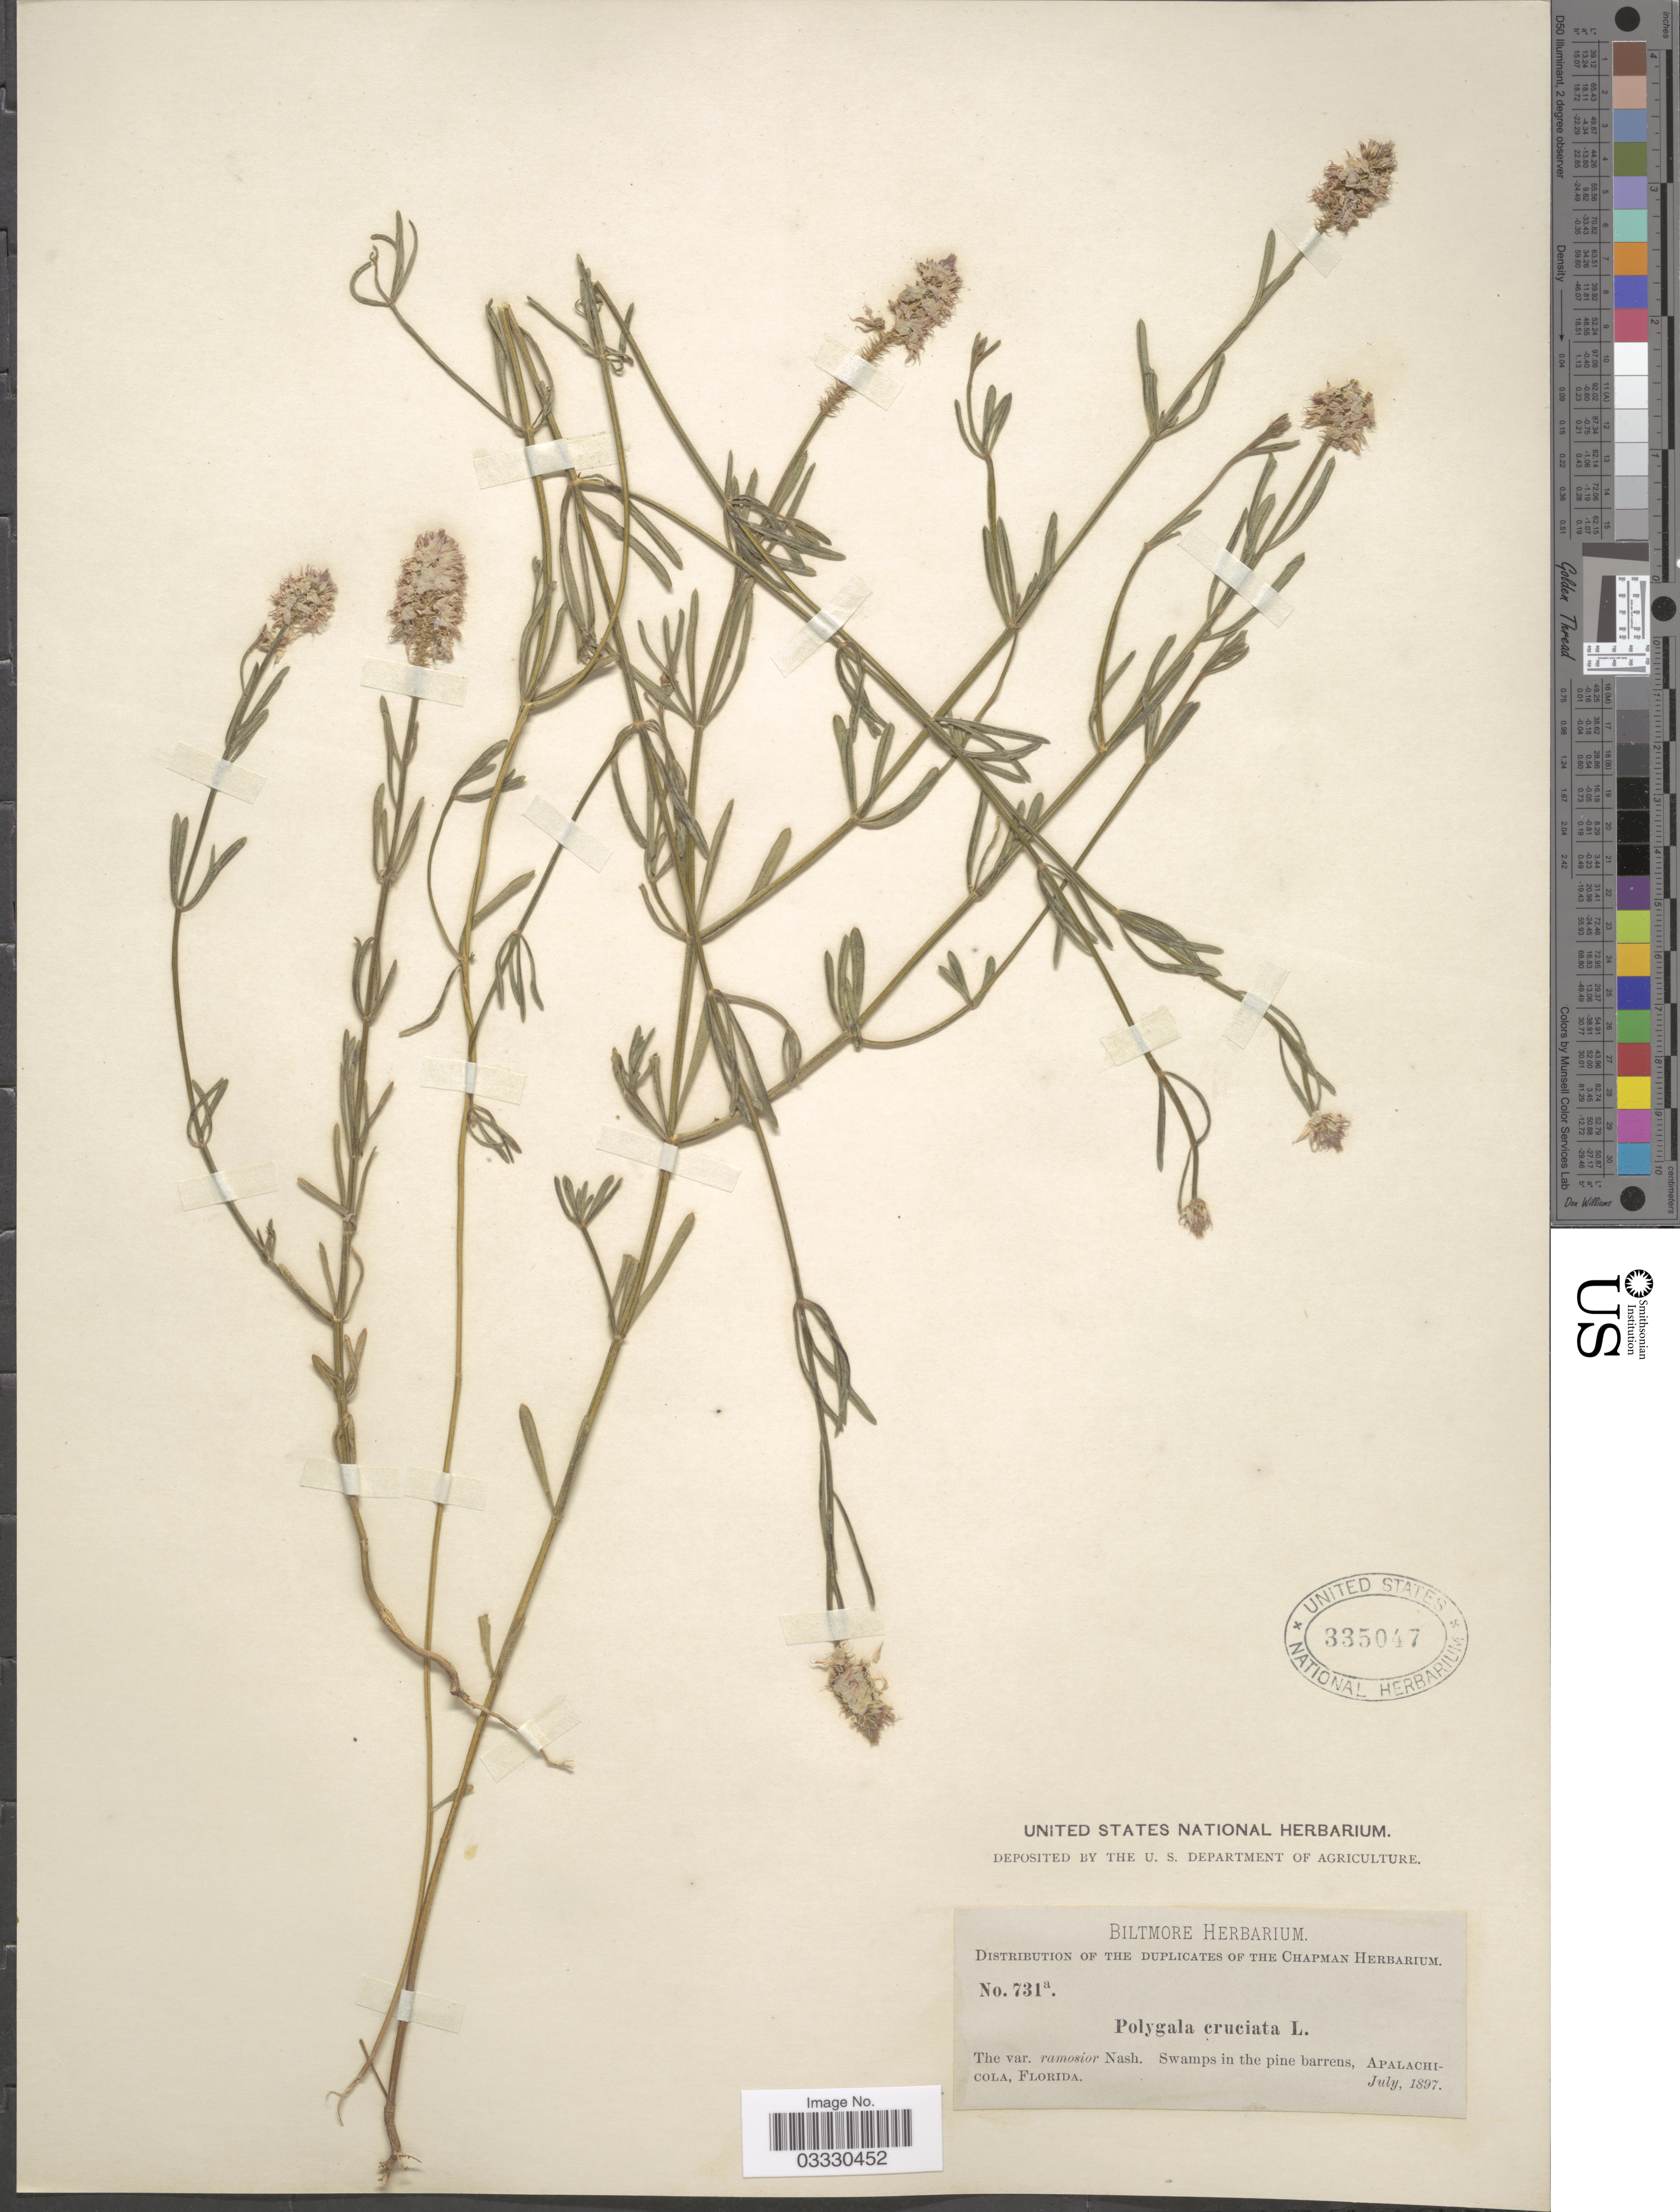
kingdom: Plantae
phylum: Tracheophyta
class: Magnoliopsida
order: Fabales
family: Polygalaceae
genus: Polygala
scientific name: Polygala cruciata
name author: L.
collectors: ex herb. Biltmore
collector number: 731a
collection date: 1897-07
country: United States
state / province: Florida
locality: Apalachicola.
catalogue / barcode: US 335047